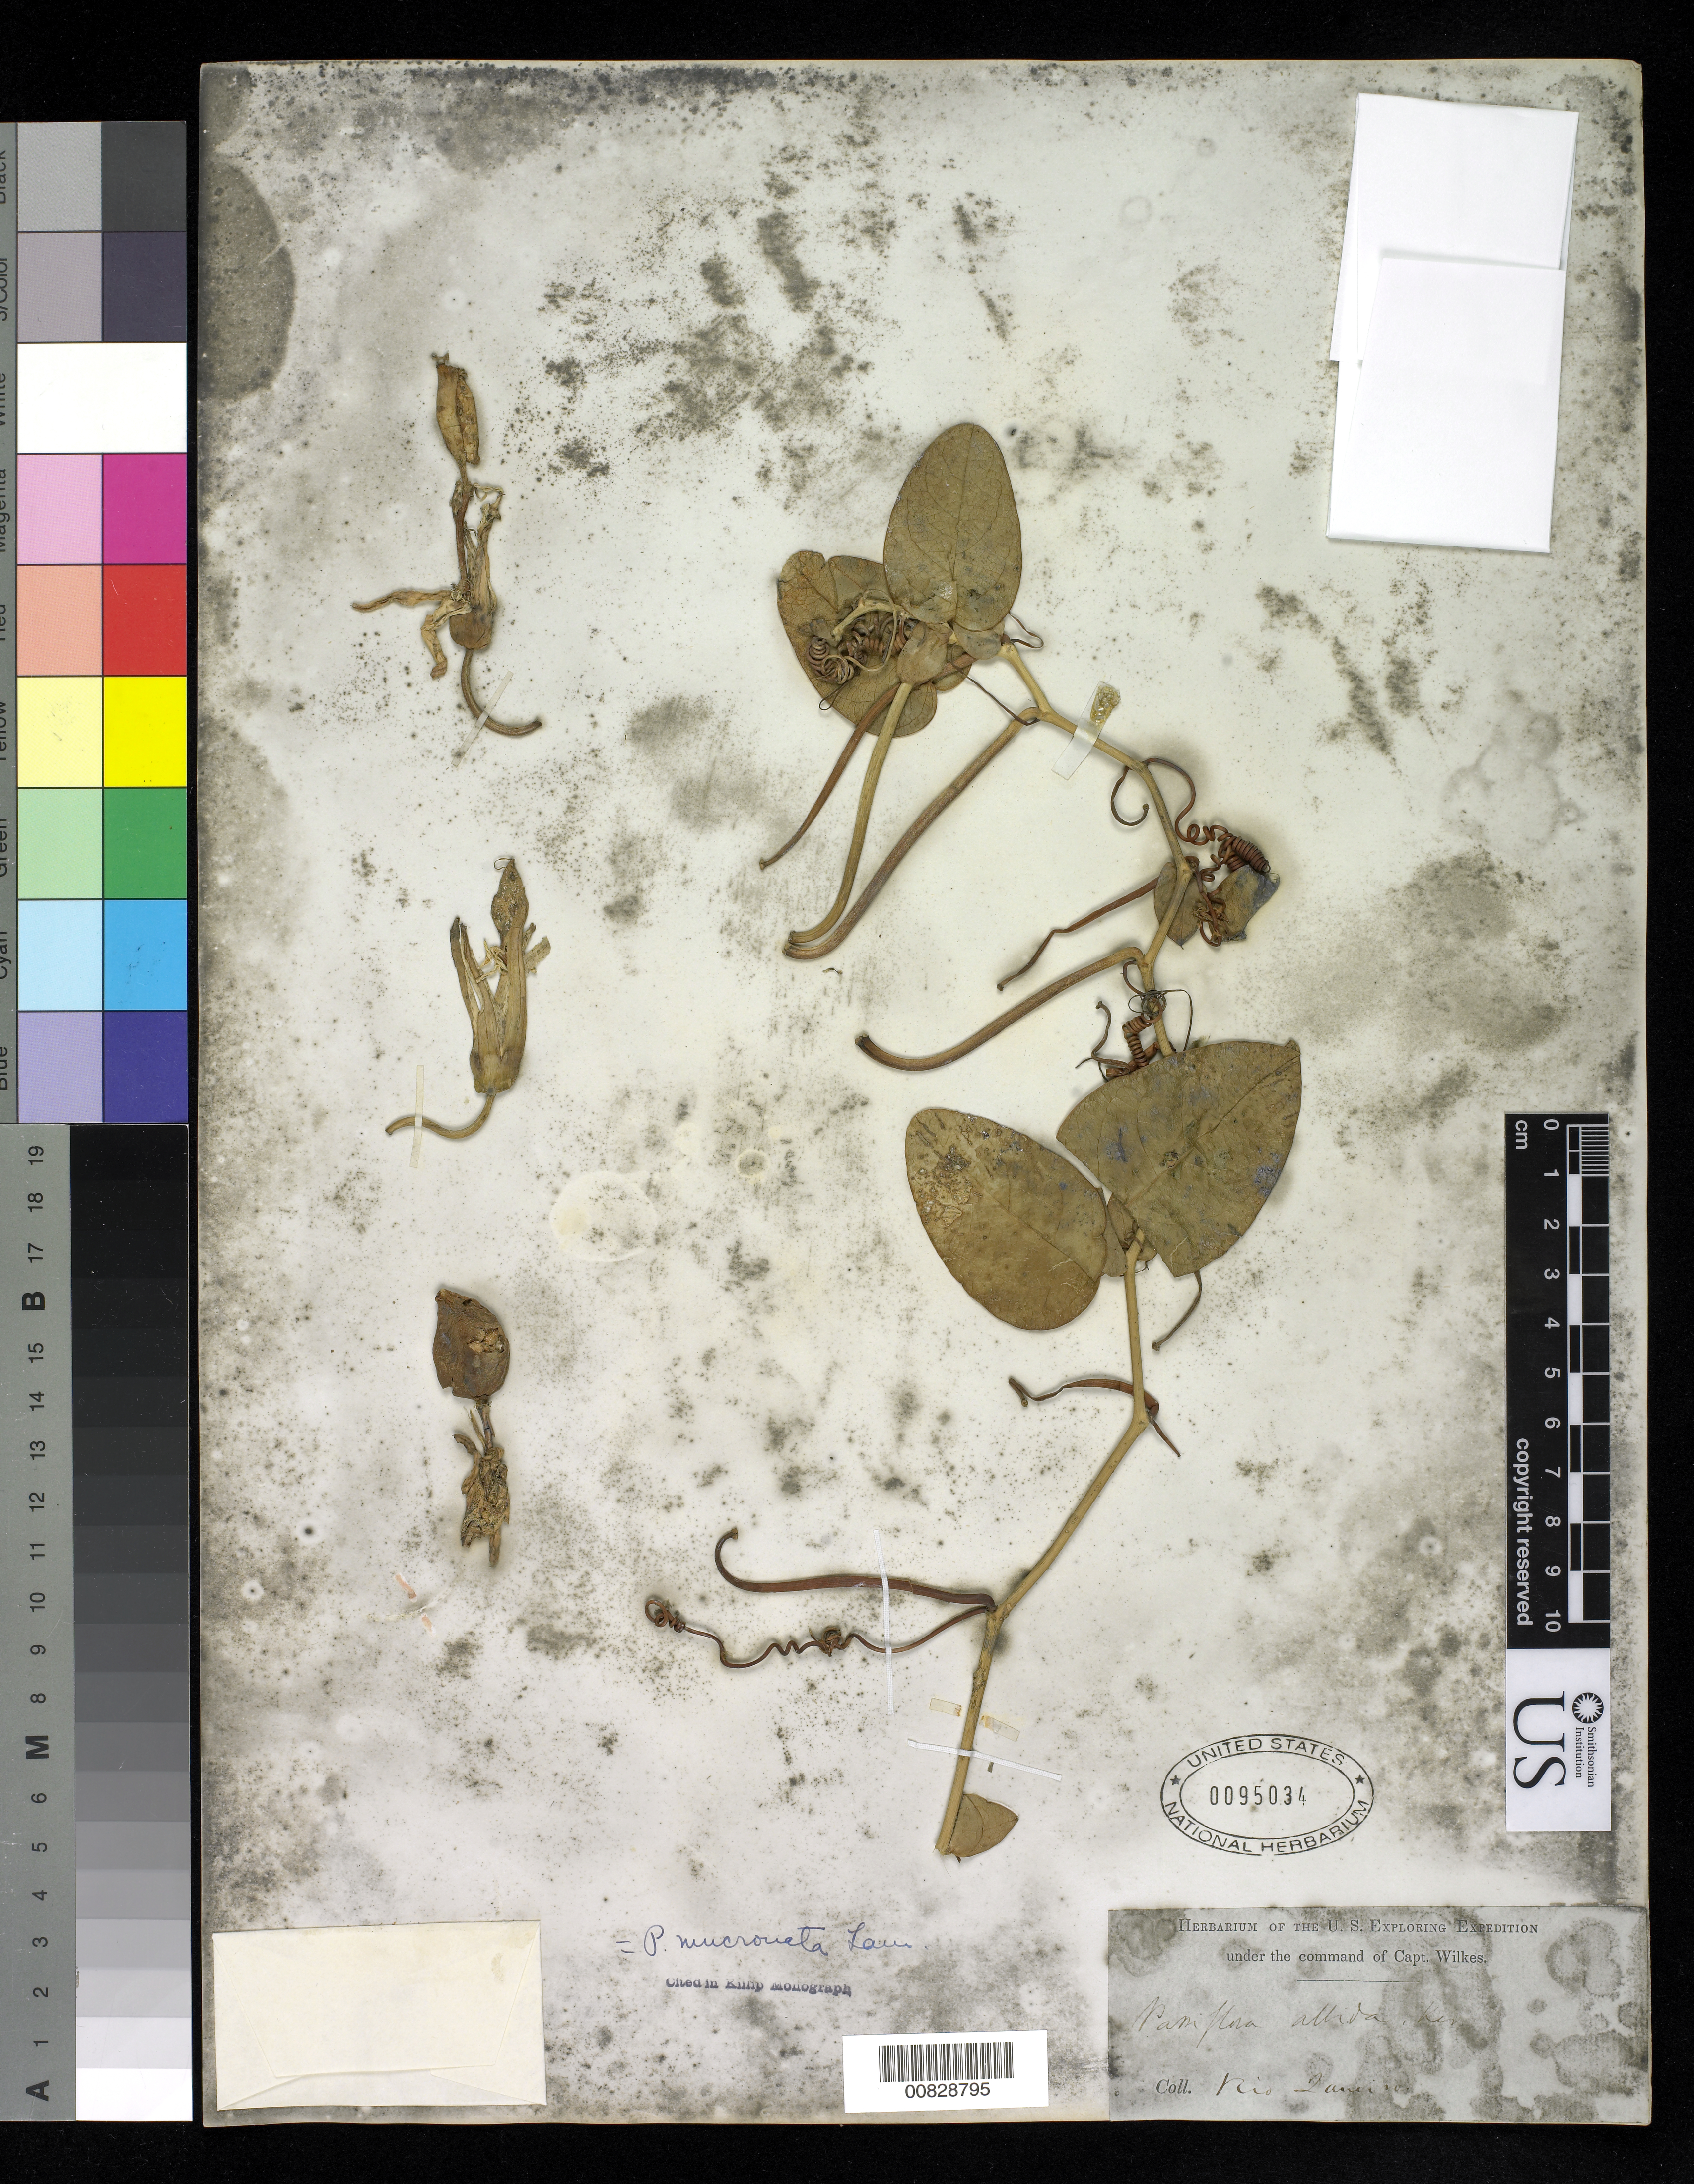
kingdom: Plantae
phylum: Tracheophyta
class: Magnoliopsida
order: Malpighiales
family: Passifloraceae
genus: Passiflora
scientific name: Passiflora mucronata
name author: Sessé & Moc.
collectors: Wilkes Explor. Exped.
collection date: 1838/1842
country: Brazil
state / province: Rio de Janeiro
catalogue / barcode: US 95034